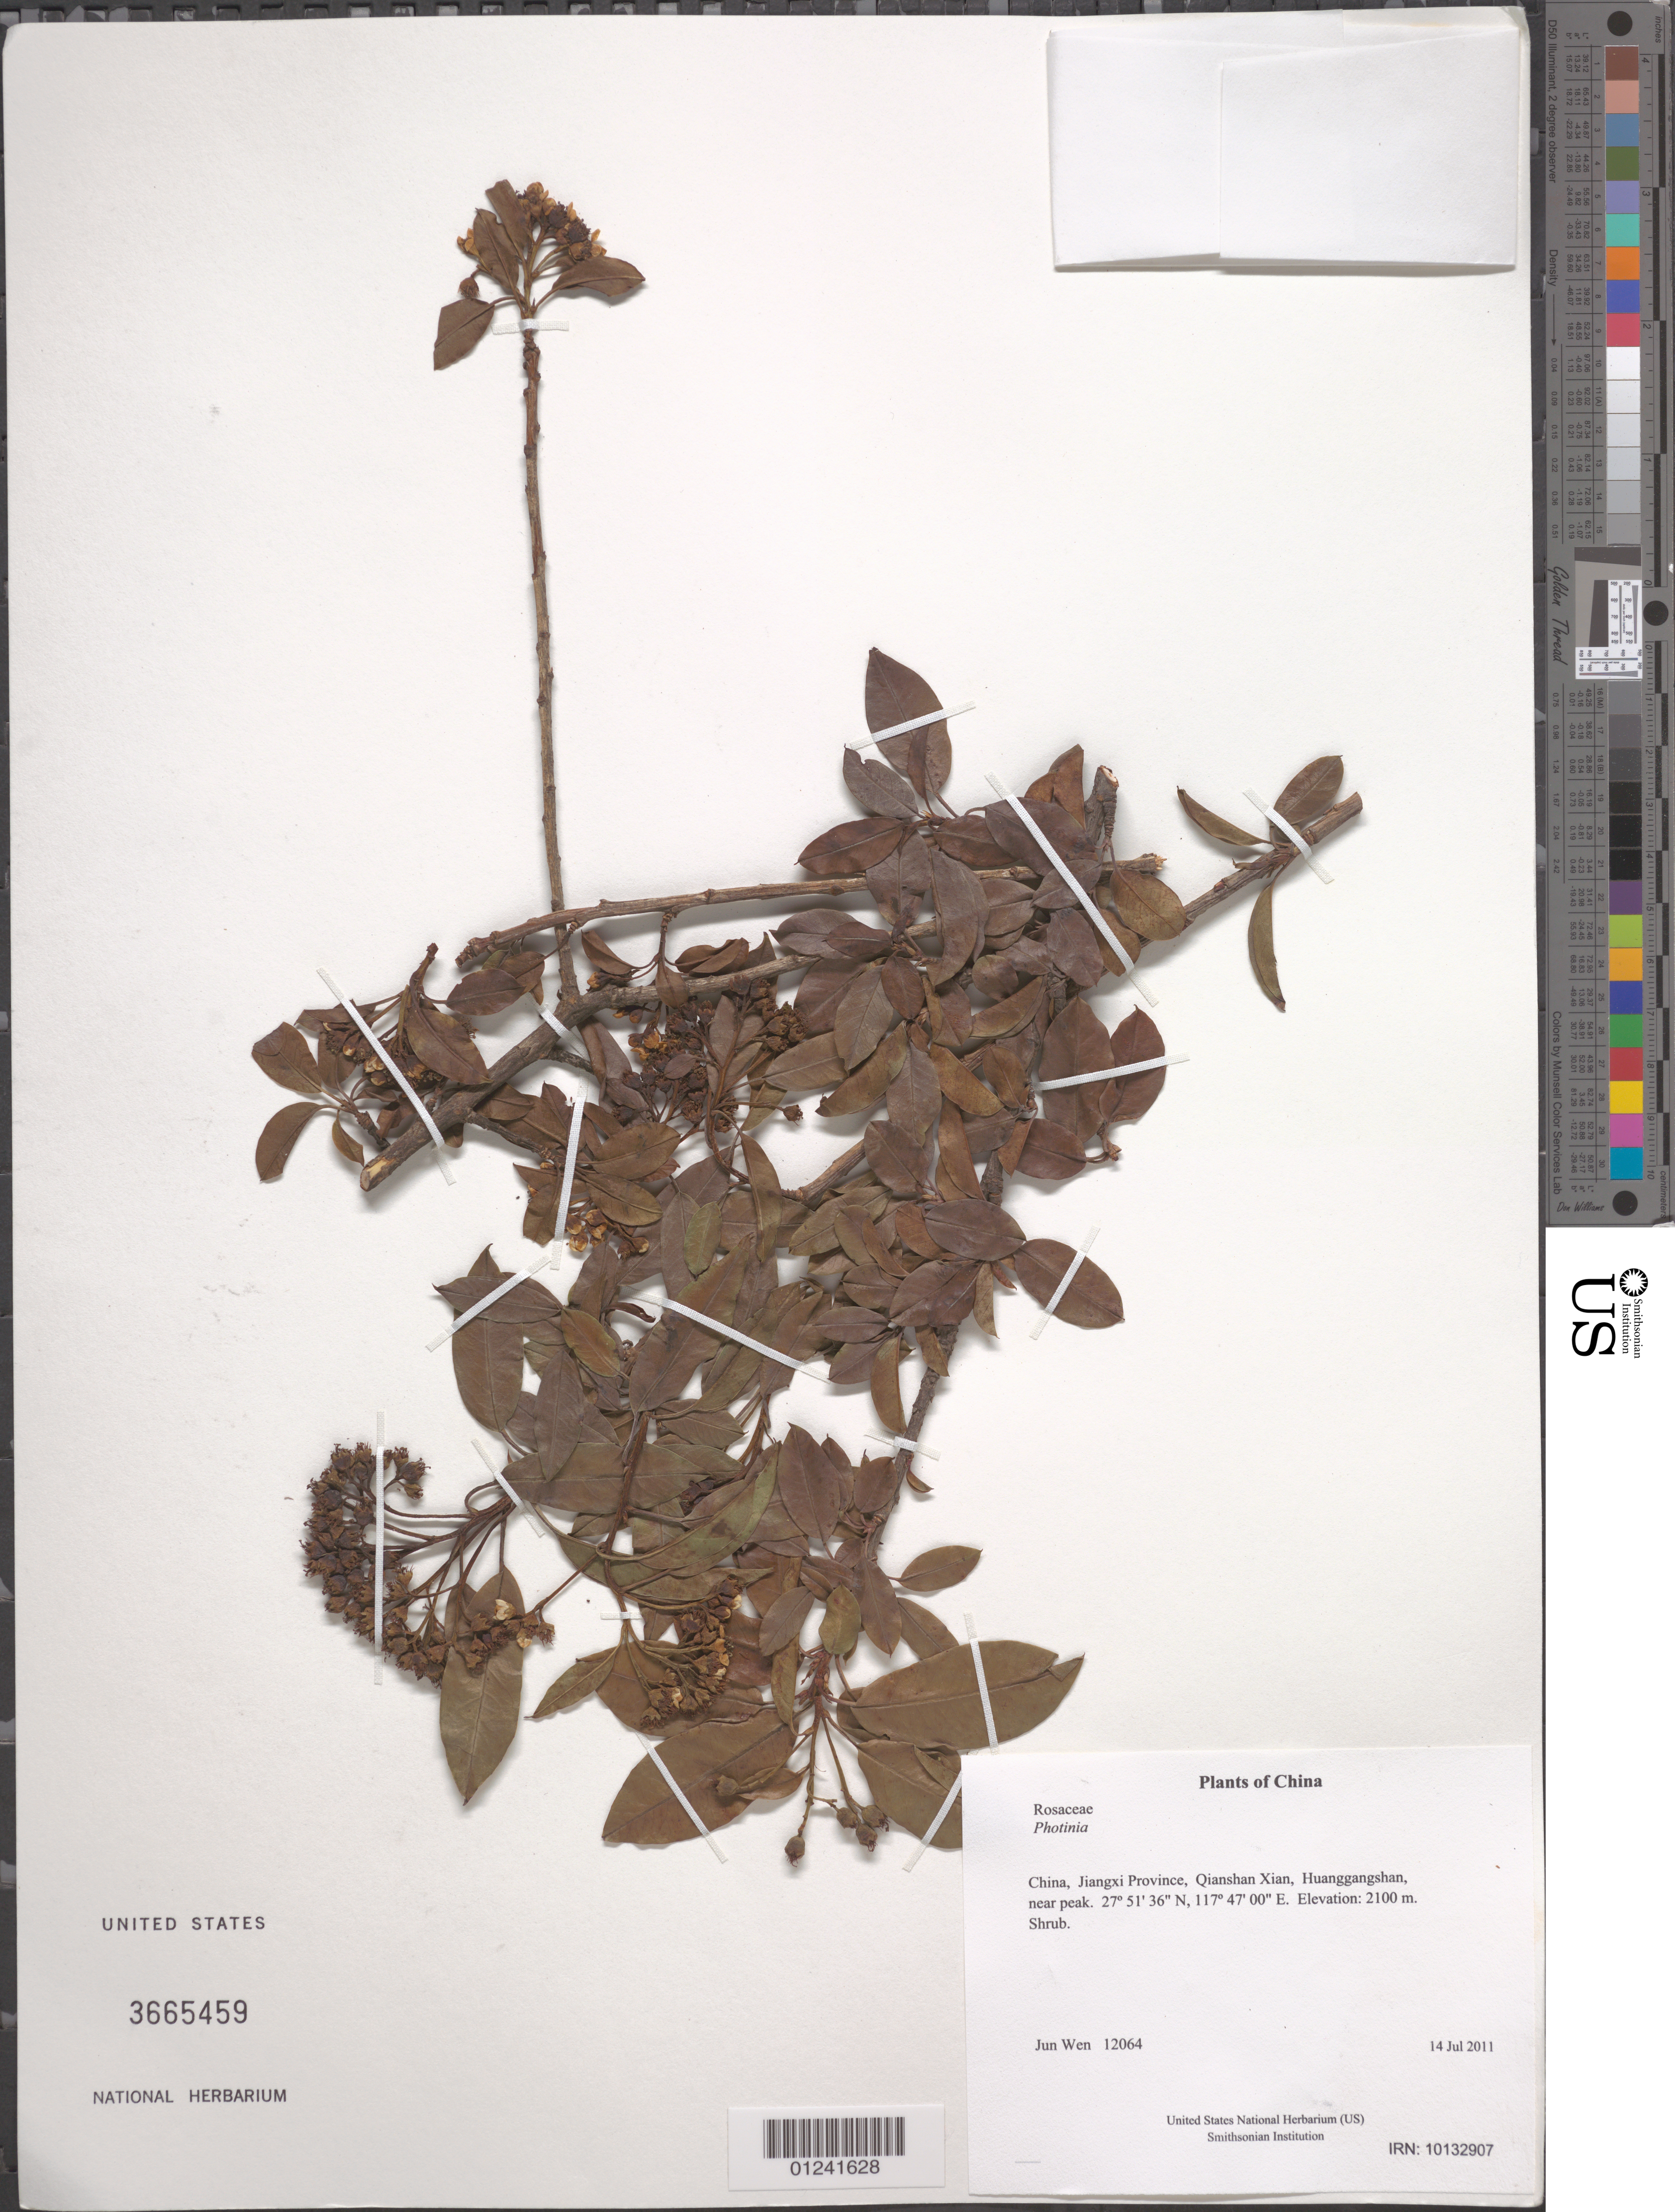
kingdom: Plantae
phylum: Tracheophyta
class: Magnoliopsida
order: Rosales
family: Rosaceae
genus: Photinia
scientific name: Photinia sp.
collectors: J. Wen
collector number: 12064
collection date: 2011-07-14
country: China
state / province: Jiangxi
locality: Qianshan Xian, Huanggangshan, near peak.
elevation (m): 2100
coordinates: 27 51.605 N, 117 47.003 E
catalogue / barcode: US 3665459